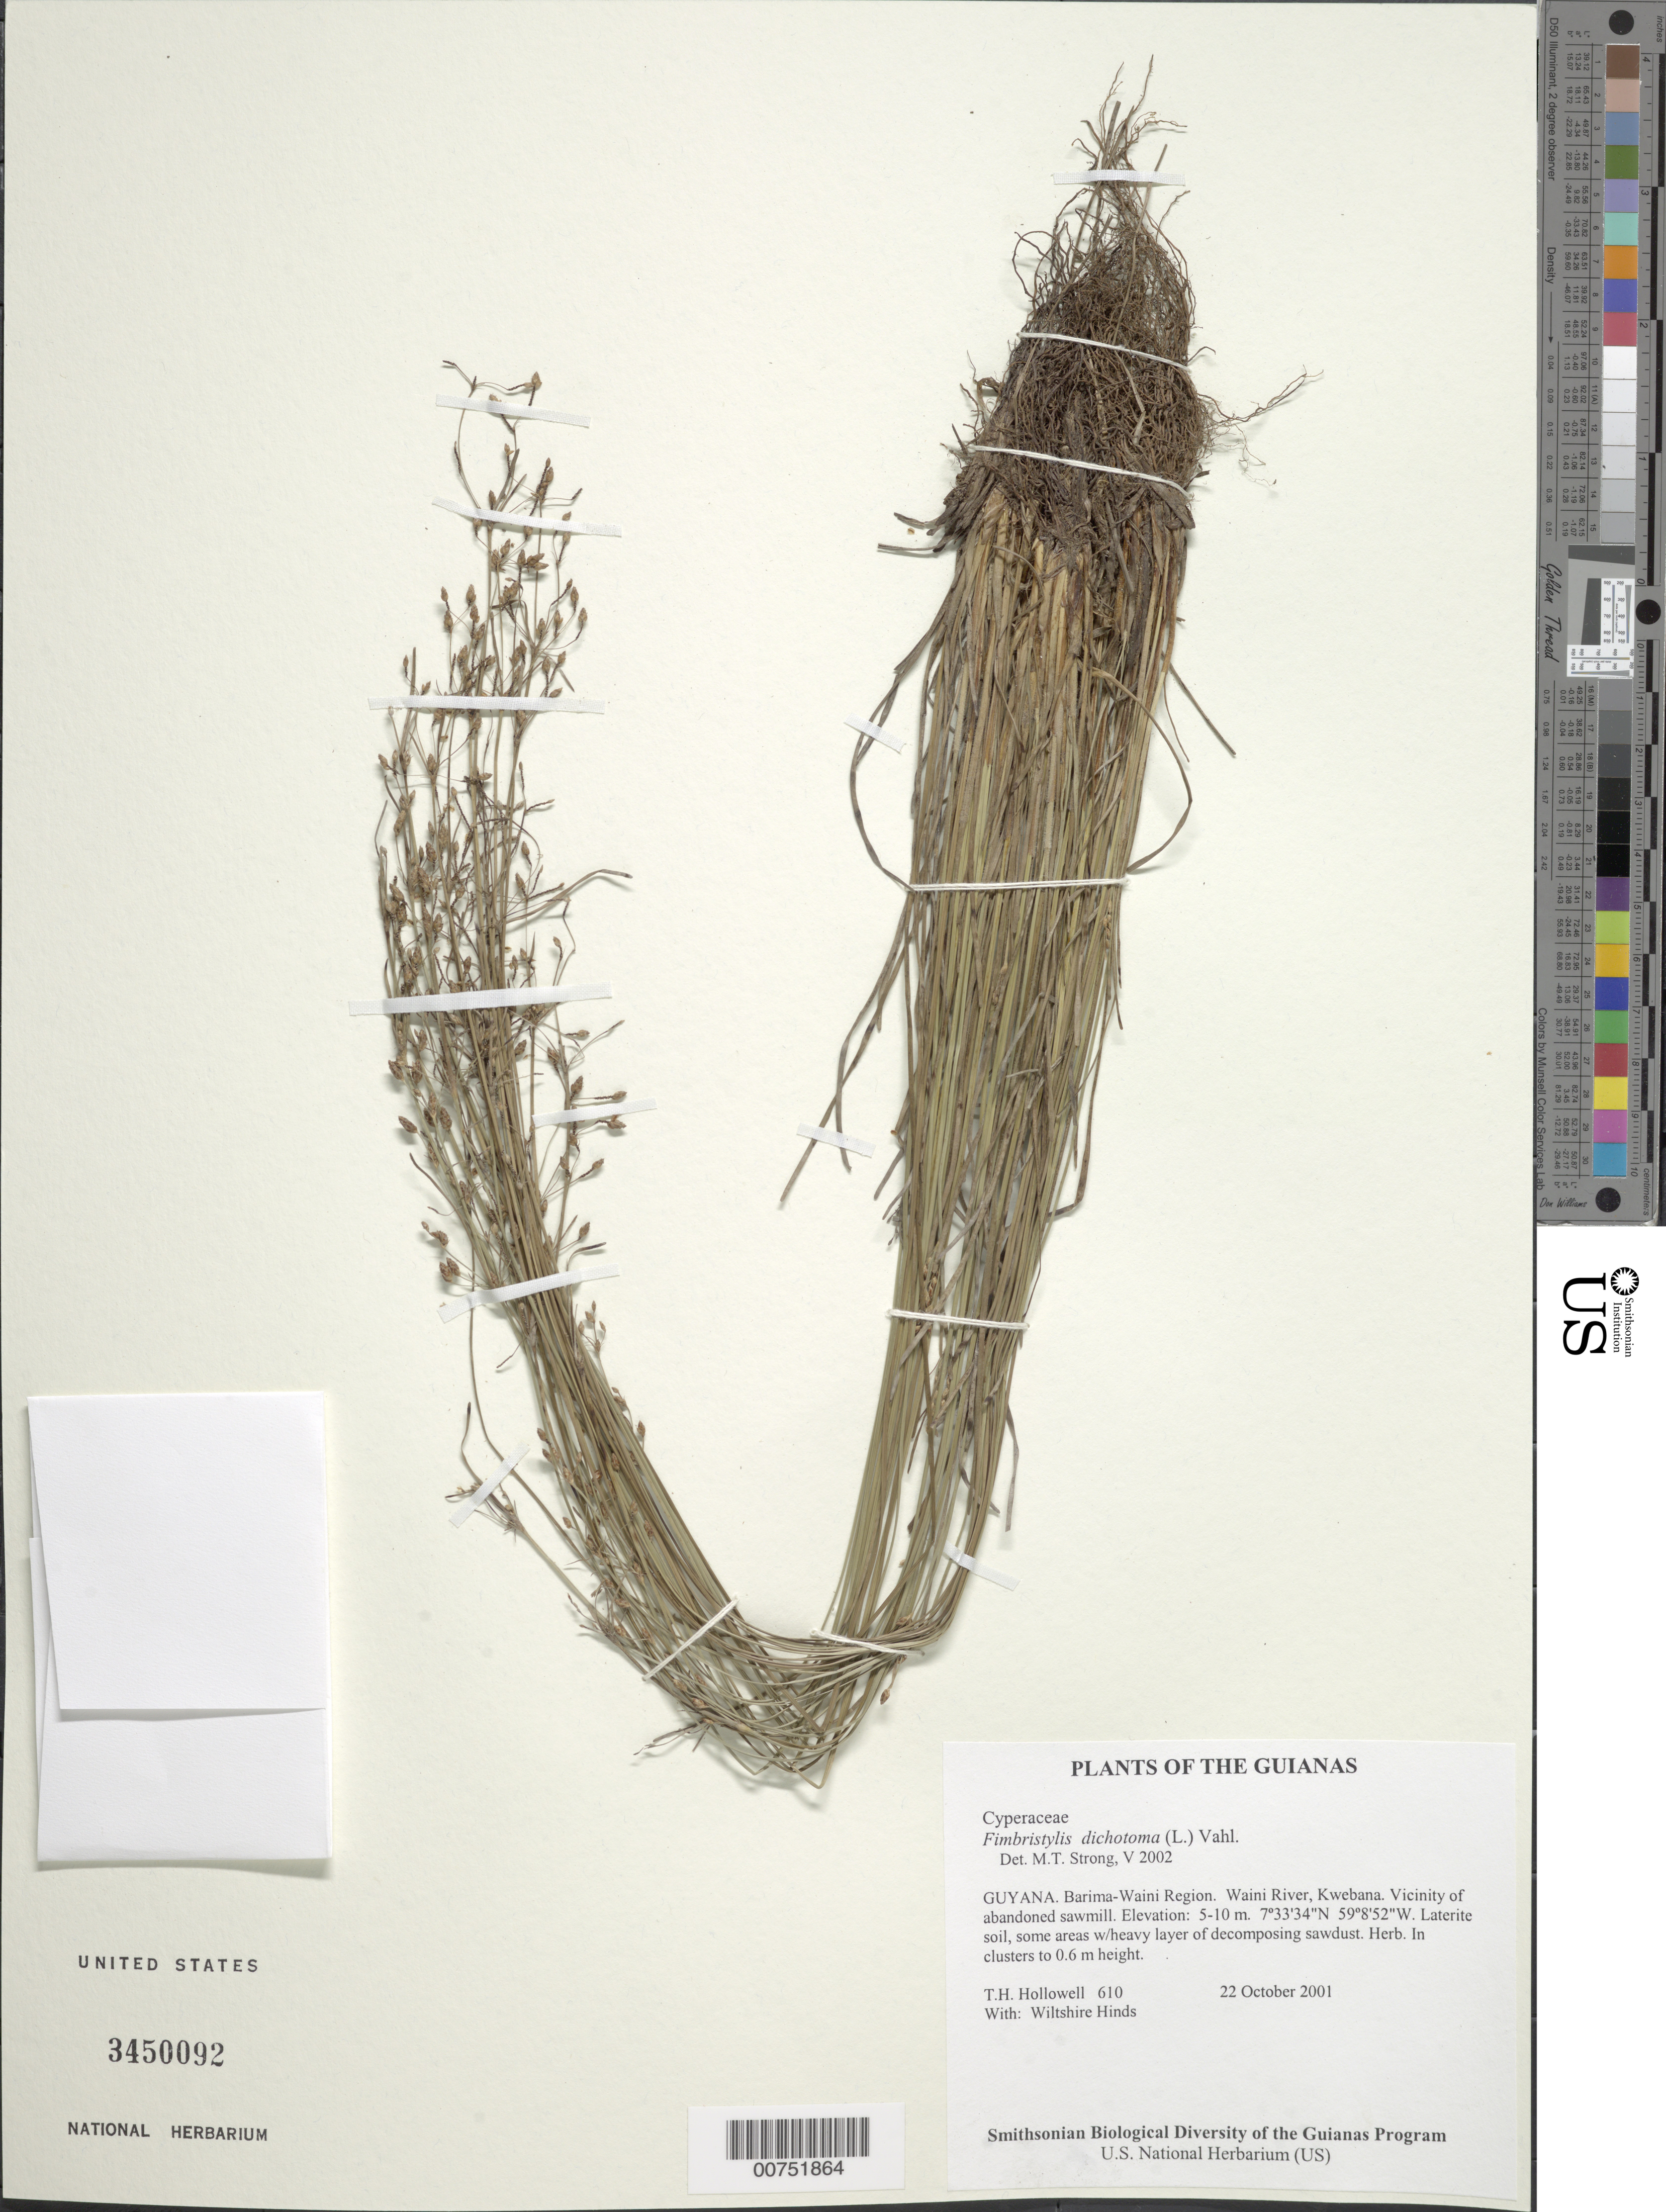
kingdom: Plantae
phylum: Tracheophyta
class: Liliopsida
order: Poales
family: Cyperaceae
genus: Fimbristylis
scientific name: Fimbristylis dichotoma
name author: (L.) Vahl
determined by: Strong, M. T., (US), Smithsonian Institution - National Museum of Natural History (UNITED STATES)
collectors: T. Hollowell & W. Hinds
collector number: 610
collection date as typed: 22 October 2001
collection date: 2001-10-22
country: Guyana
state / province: Barima-Waini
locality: Waini River, Kwebana. Vicinity of abandoned sawmill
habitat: Laterite soil, some areas w/heavy layer of decomposing sawdust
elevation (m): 5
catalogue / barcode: US 3450092